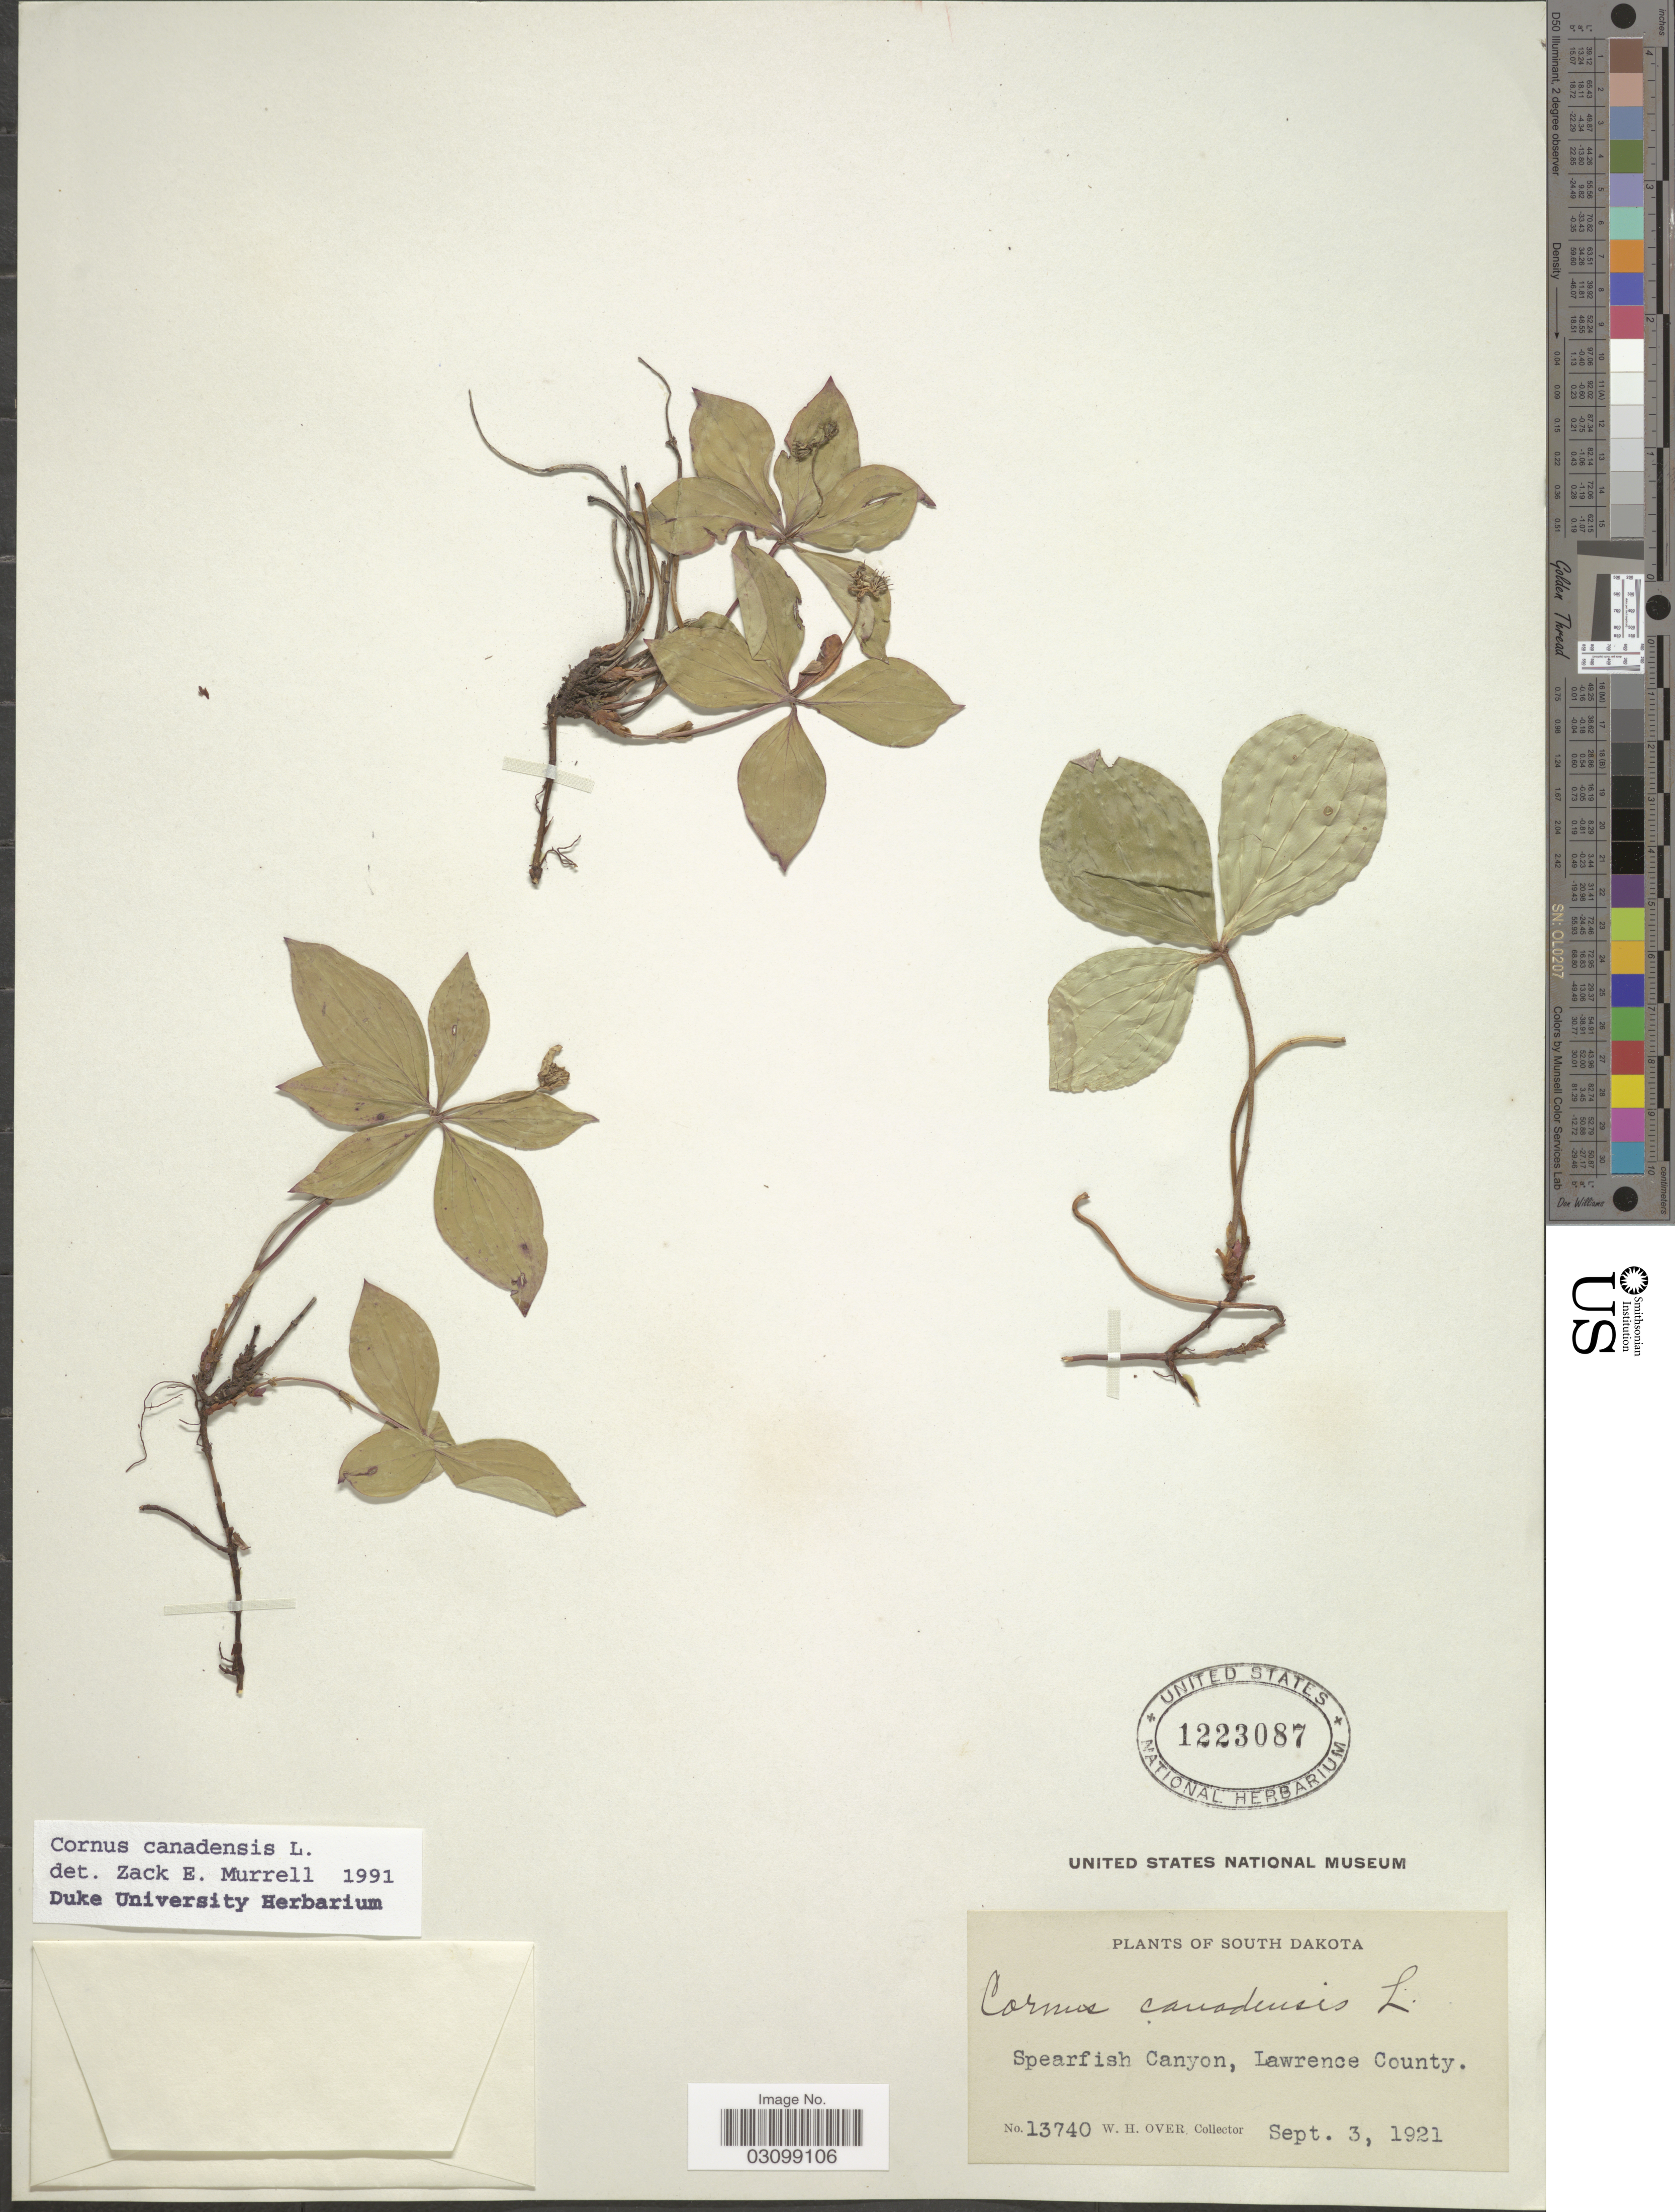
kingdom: Plantae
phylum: Tracheophyta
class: Magnoliopsida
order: Cornales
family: Cornaceae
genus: Cornus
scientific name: Cornus canadensis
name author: L.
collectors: W. Over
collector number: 13740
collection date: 1921-09-03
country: United States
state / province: South Dakota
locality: Spearfish Canyon, Lawrence County.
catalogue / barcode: US 1223087